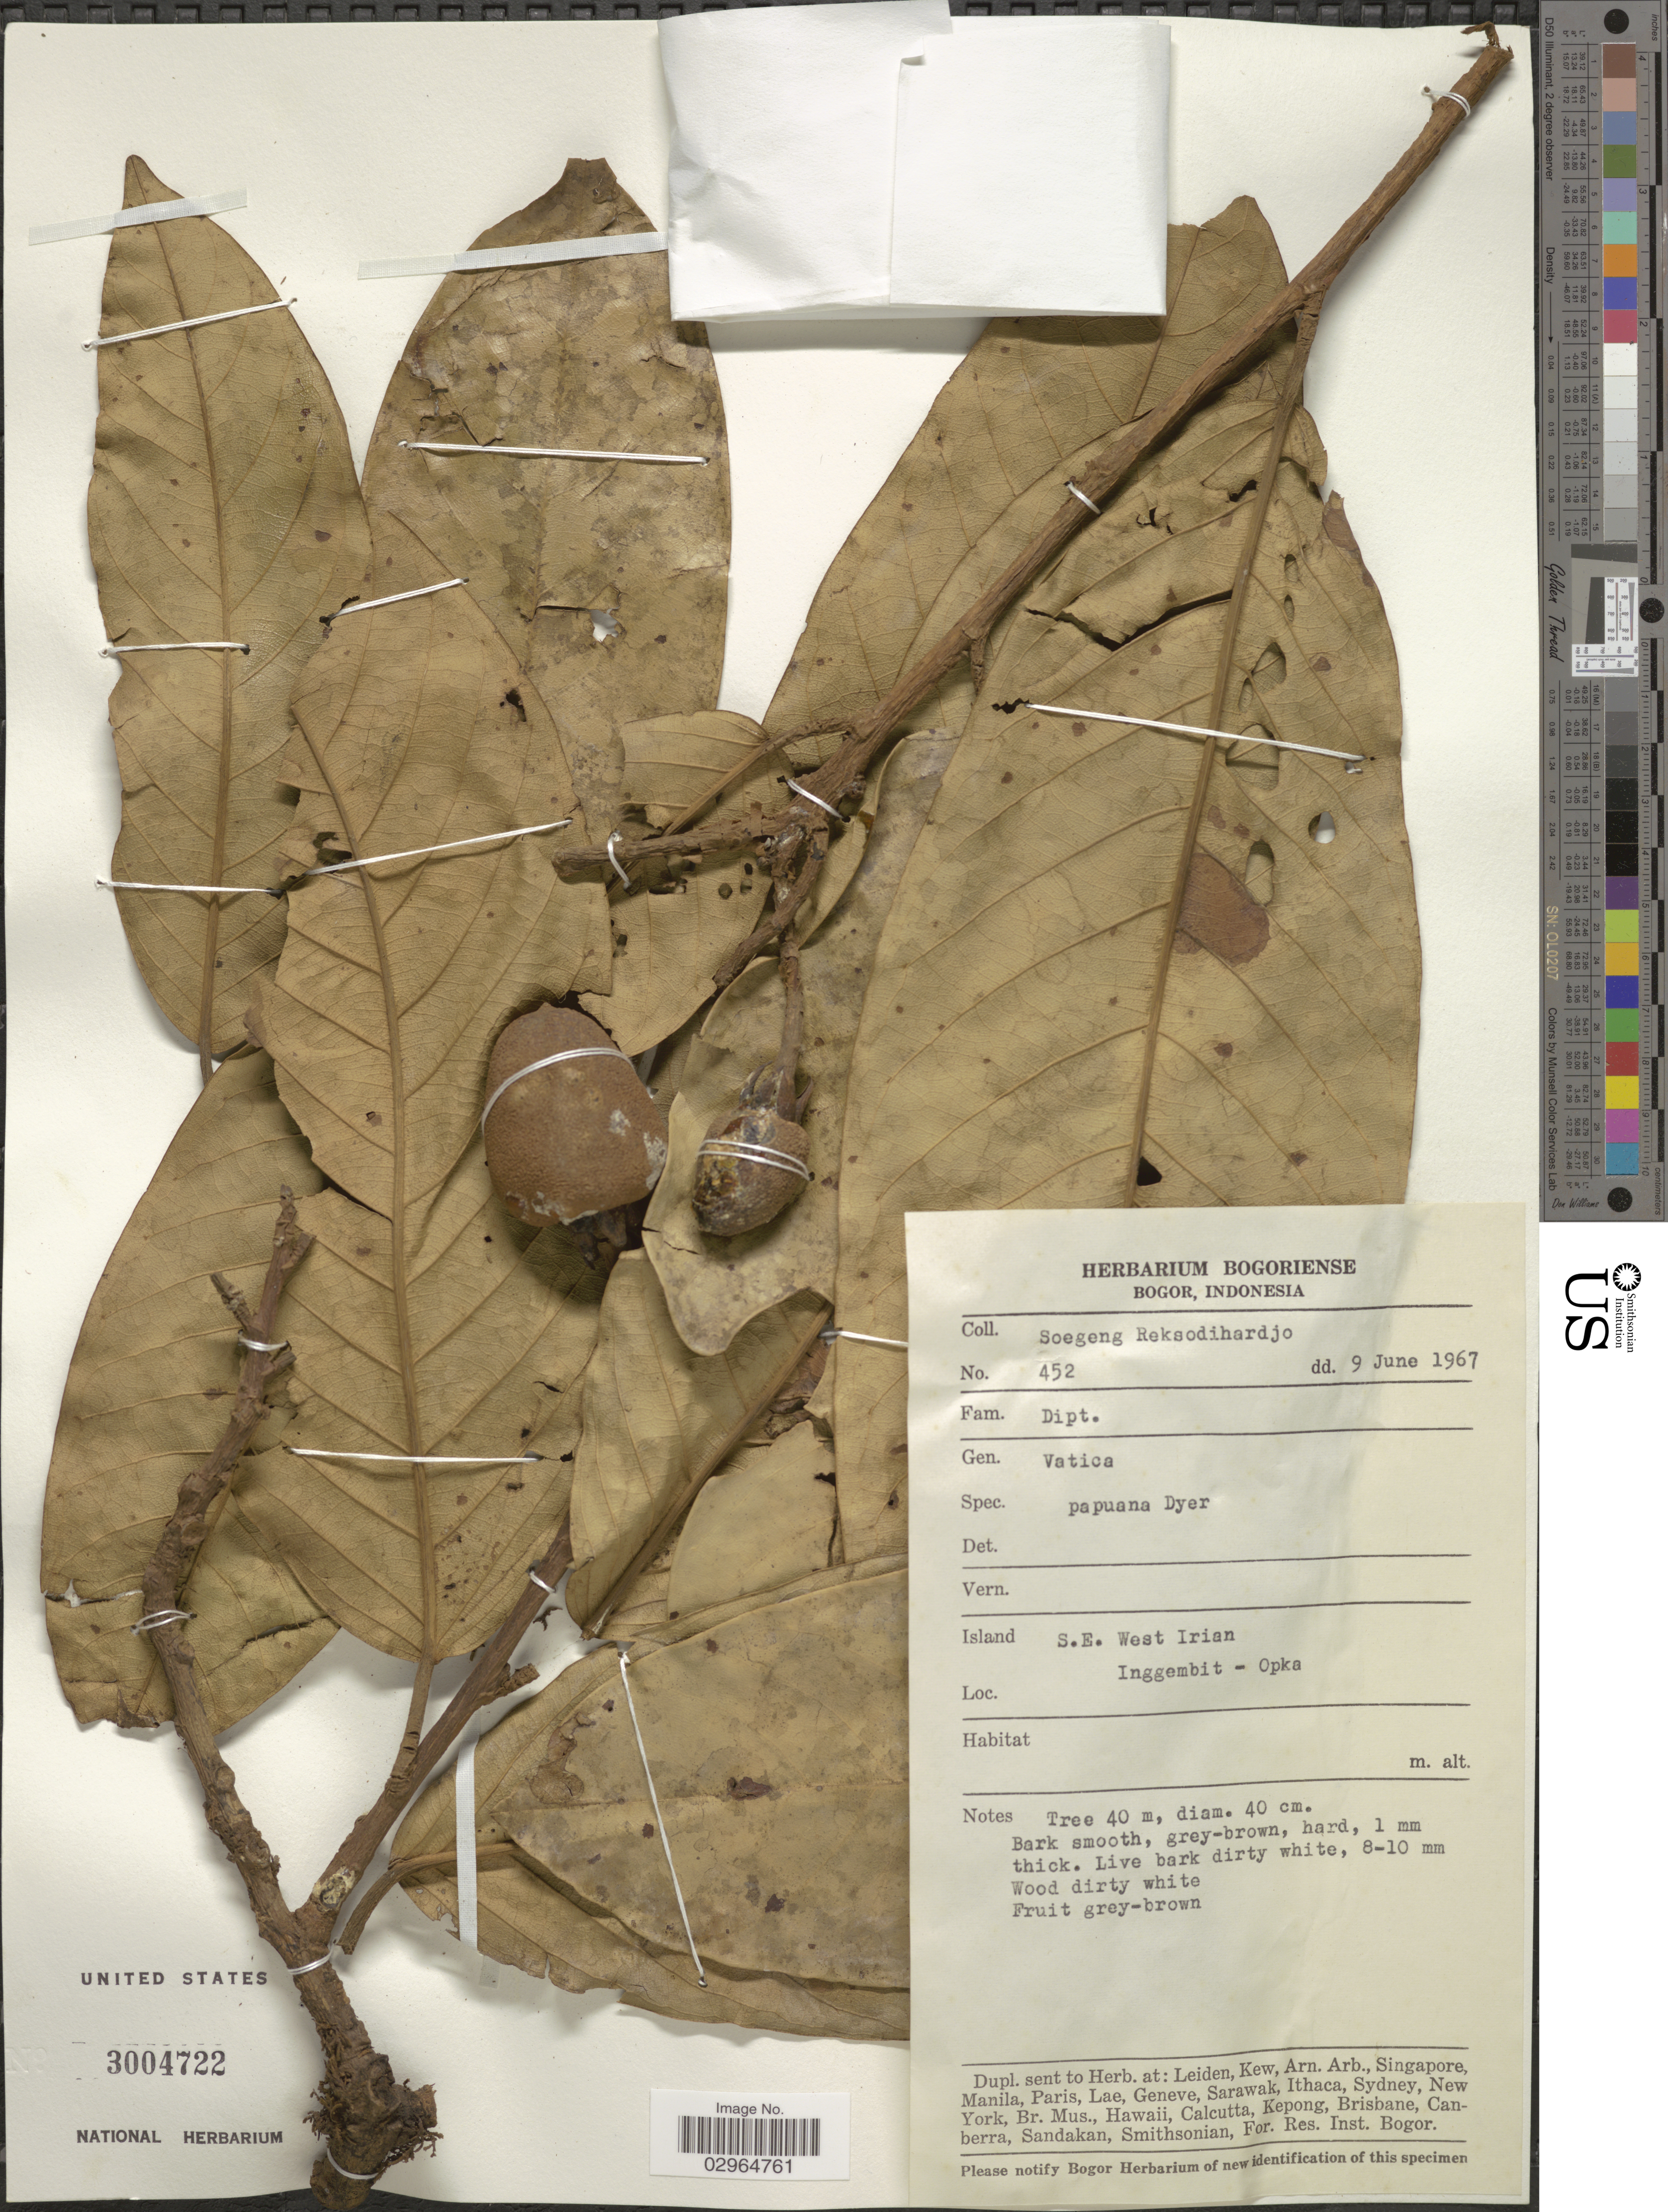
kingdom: Plantae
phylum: Tracheophyta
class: Magnoliopsida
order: Malvales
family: Dipterocarpaceae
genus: Vatica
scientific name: Vatica papuana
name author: Dyer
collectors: S. Reksodihardjo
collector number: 452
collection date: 1967-06-09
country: Indonesia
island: New Guinea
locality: Island S.E. West Irian. Inggembit - Opka.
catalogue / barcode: US 3004722